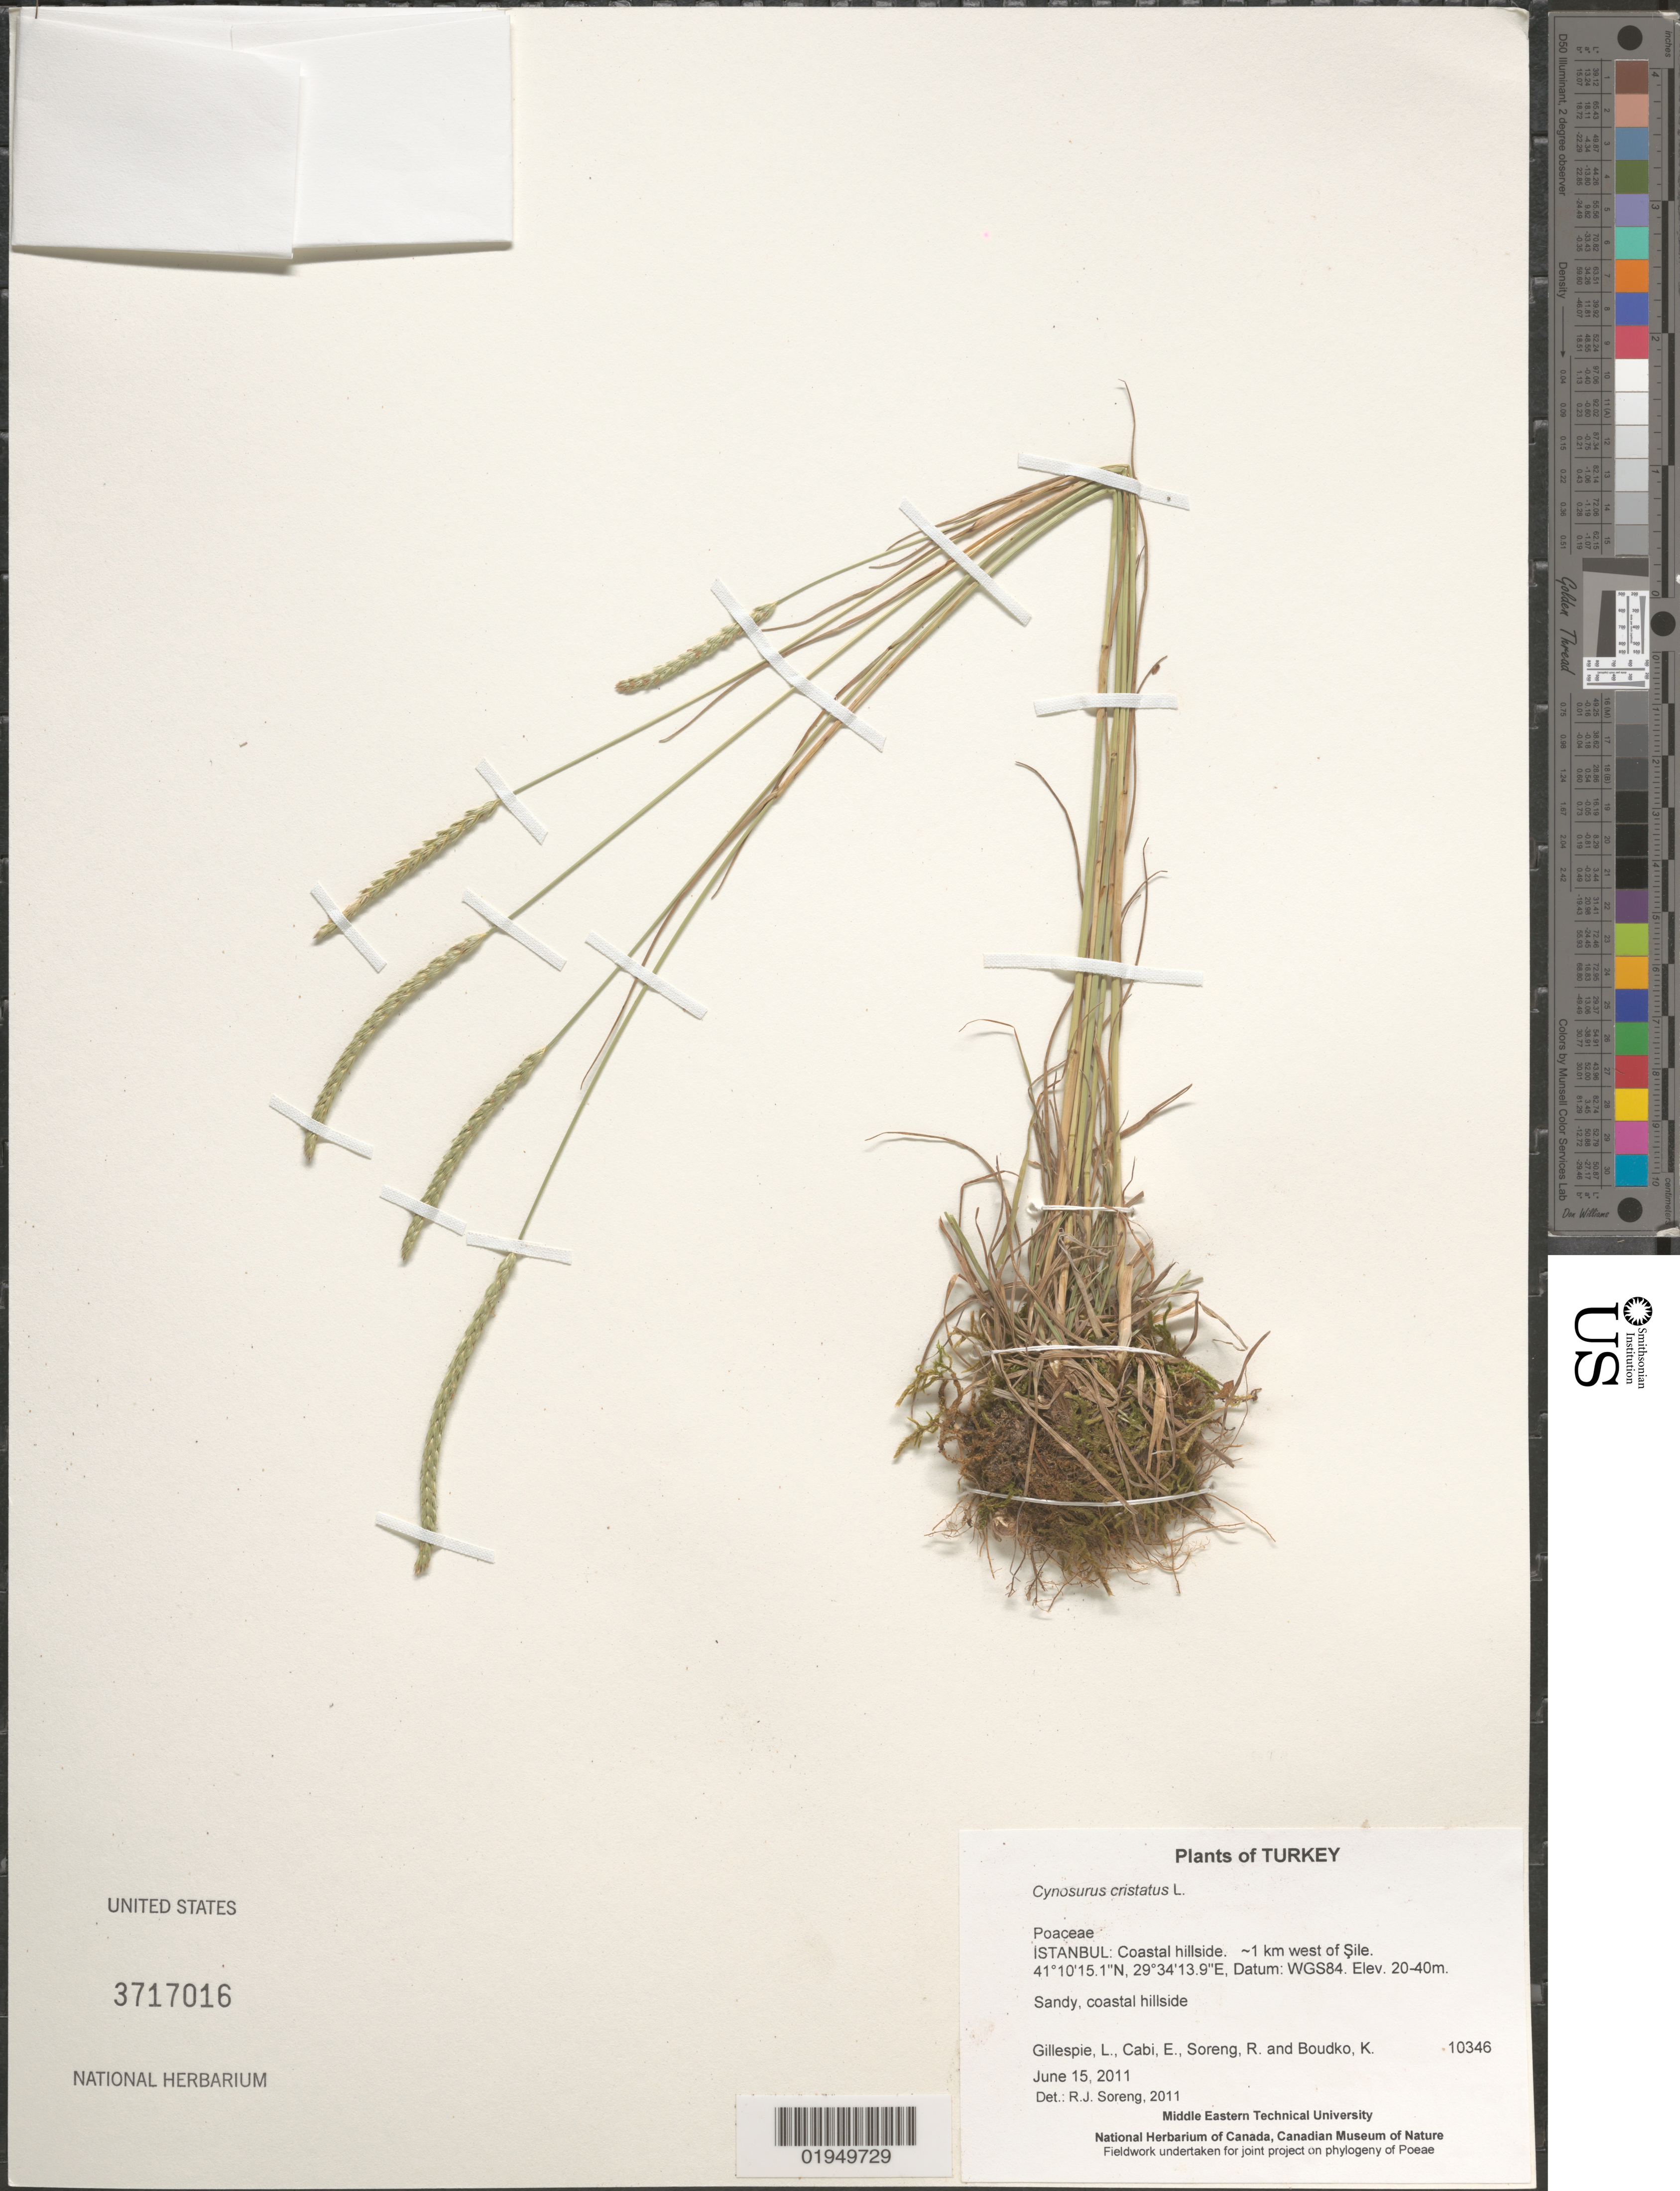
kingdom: Plantae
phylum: Tracheophyta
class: Liliopsida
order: Poales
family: Poaceae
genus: Cynosurus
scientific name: Cynosurus cristatus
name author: L.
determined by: Soreng, Robert J., Research Associate (BOT), Smithsonian Institution - National Museum of Natural History (UNITED STATES)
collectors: L. J. Gillespie, E. Cabi, R. J. Soreng & K. Boudko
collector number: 10346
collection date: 2011-06-15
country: Turkey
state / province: Istanbul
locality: Coastal hillside. ~1 km west of Sile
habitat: Sandy, coastal hillside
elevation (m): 20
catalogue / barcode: US 3717016